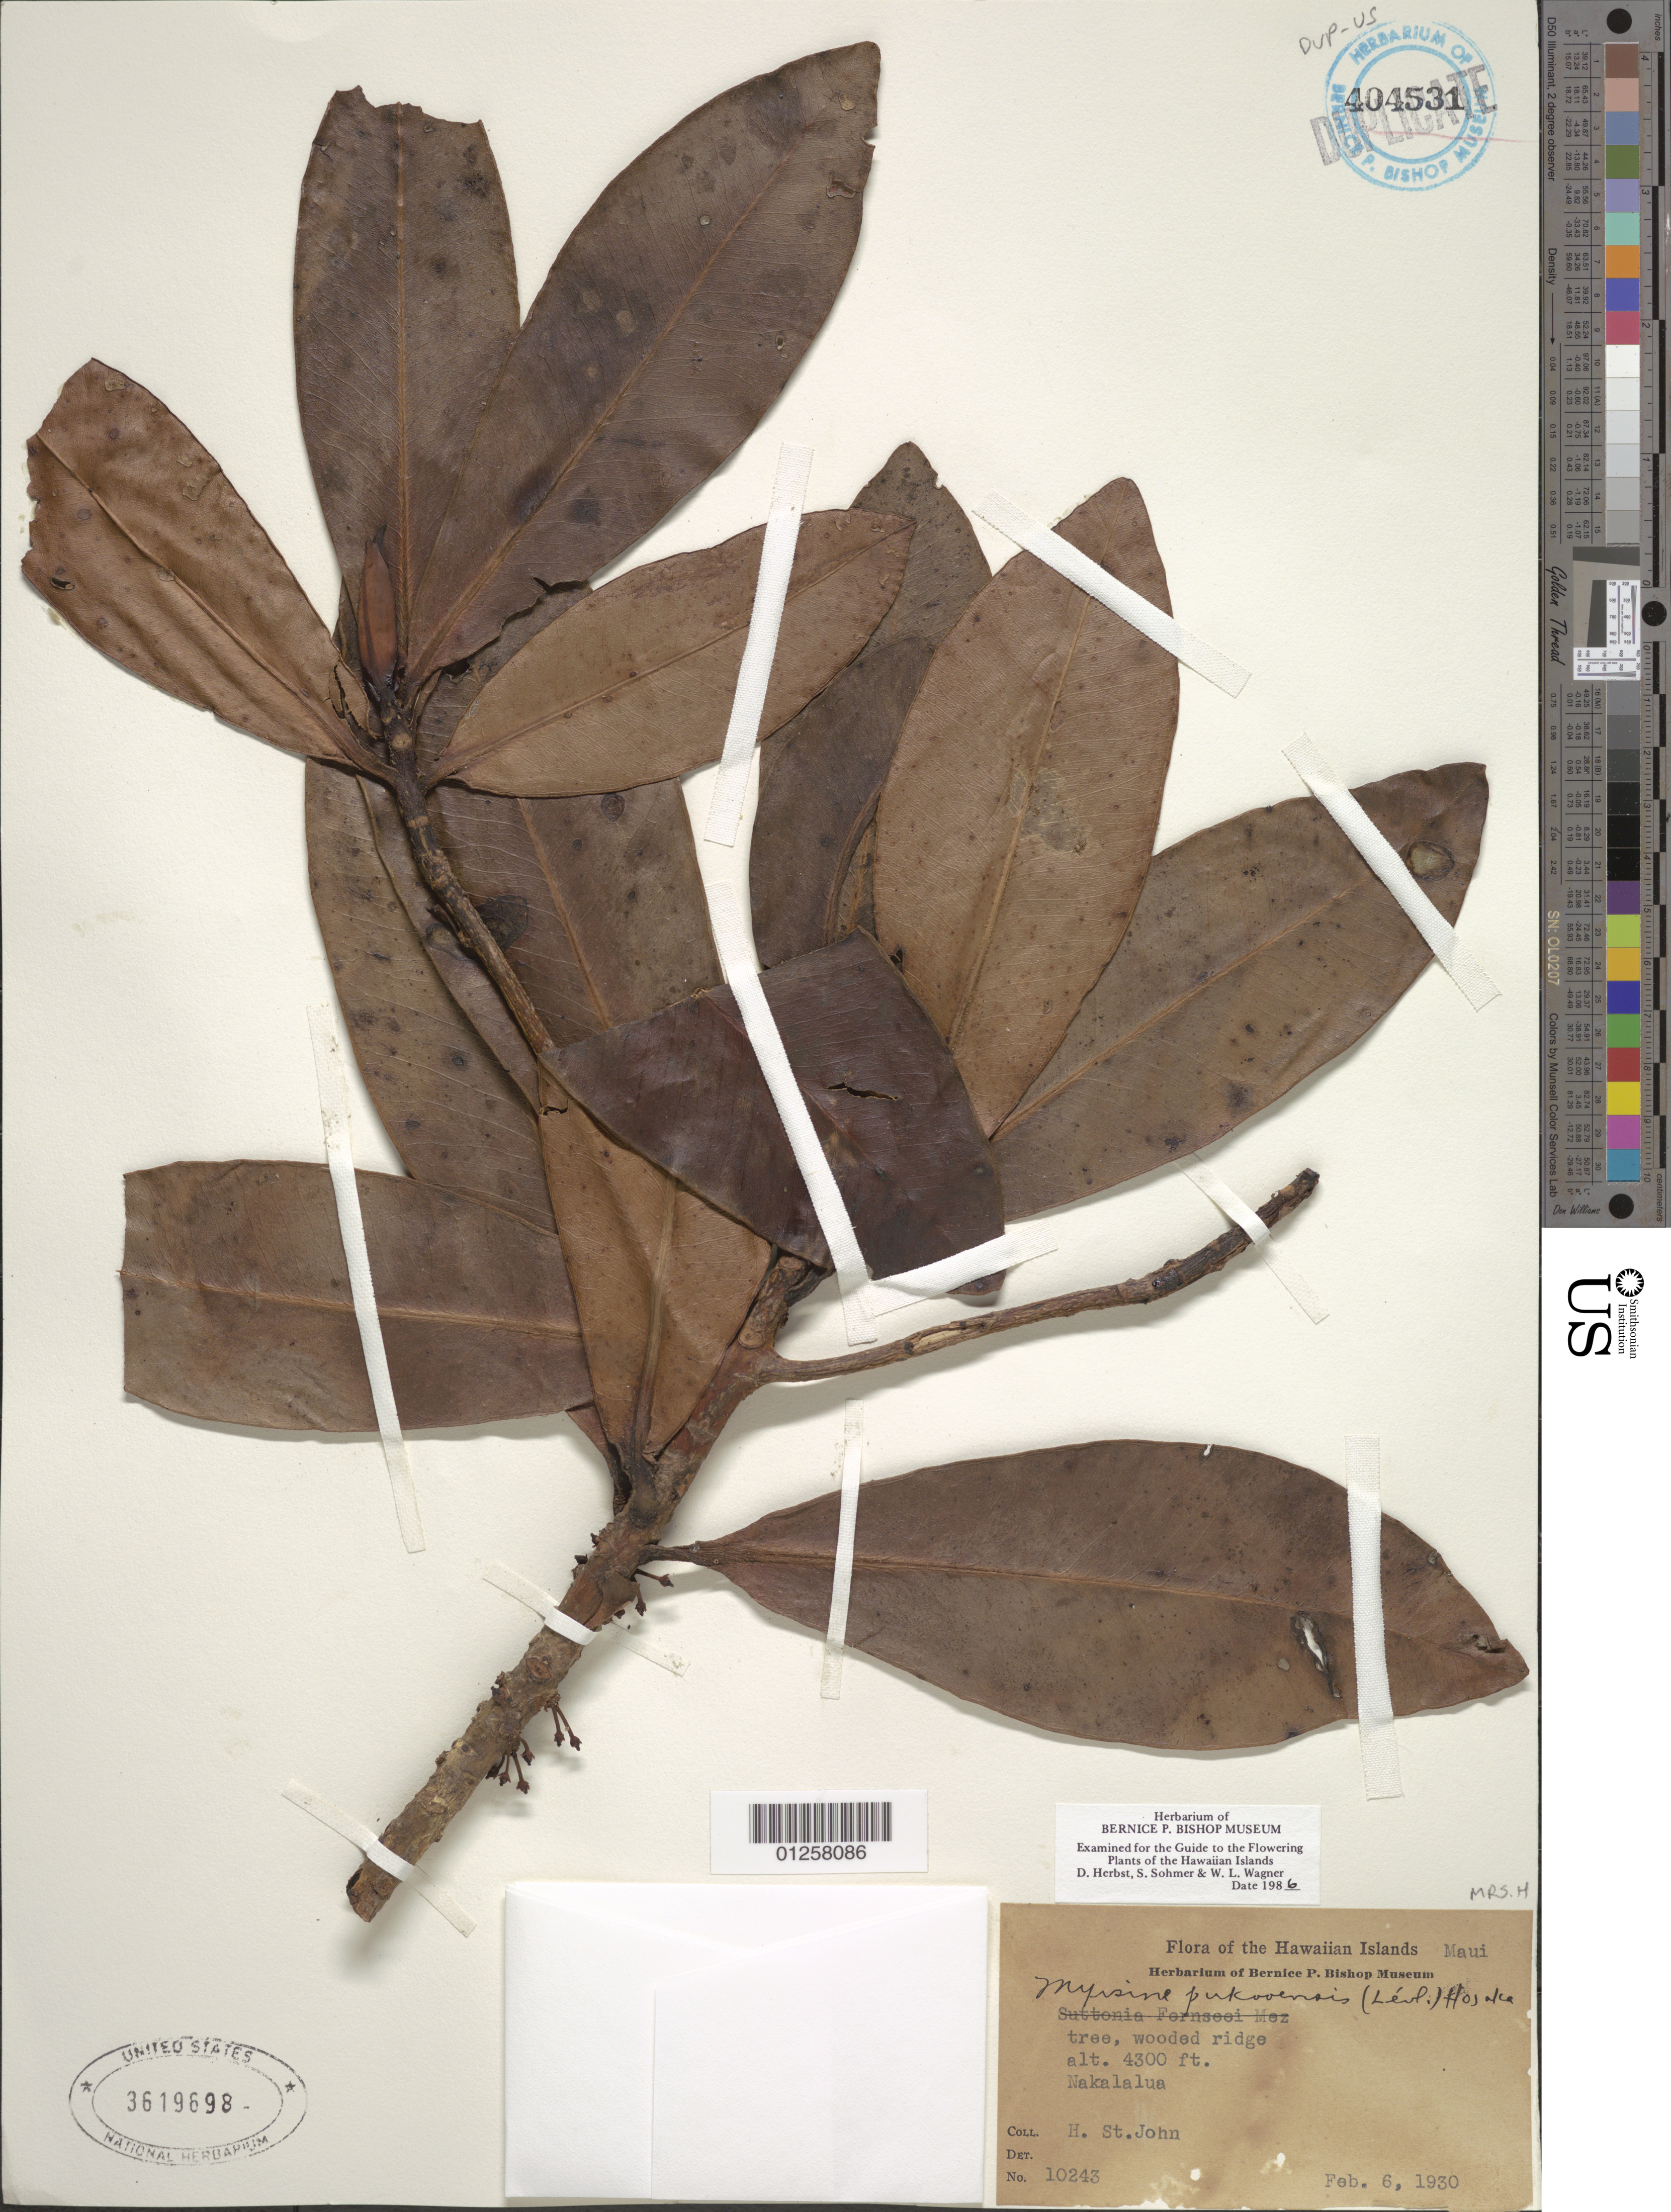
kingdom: Plantae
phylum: Tracheophyta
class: Magnoliopsida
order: Ericales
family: Primulaceae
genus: Myrsine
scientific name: Myrsine pukooensis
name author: (H. Lév.) Hosaka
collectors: H. St. John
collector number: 10243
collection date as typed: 06 Feb 1930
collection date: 1930-02-06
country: United States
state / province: Hawaii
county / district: Maui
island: Maui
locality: Nakalalua.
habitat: Wooded ridge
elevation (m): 1311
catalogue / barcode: US 3619698